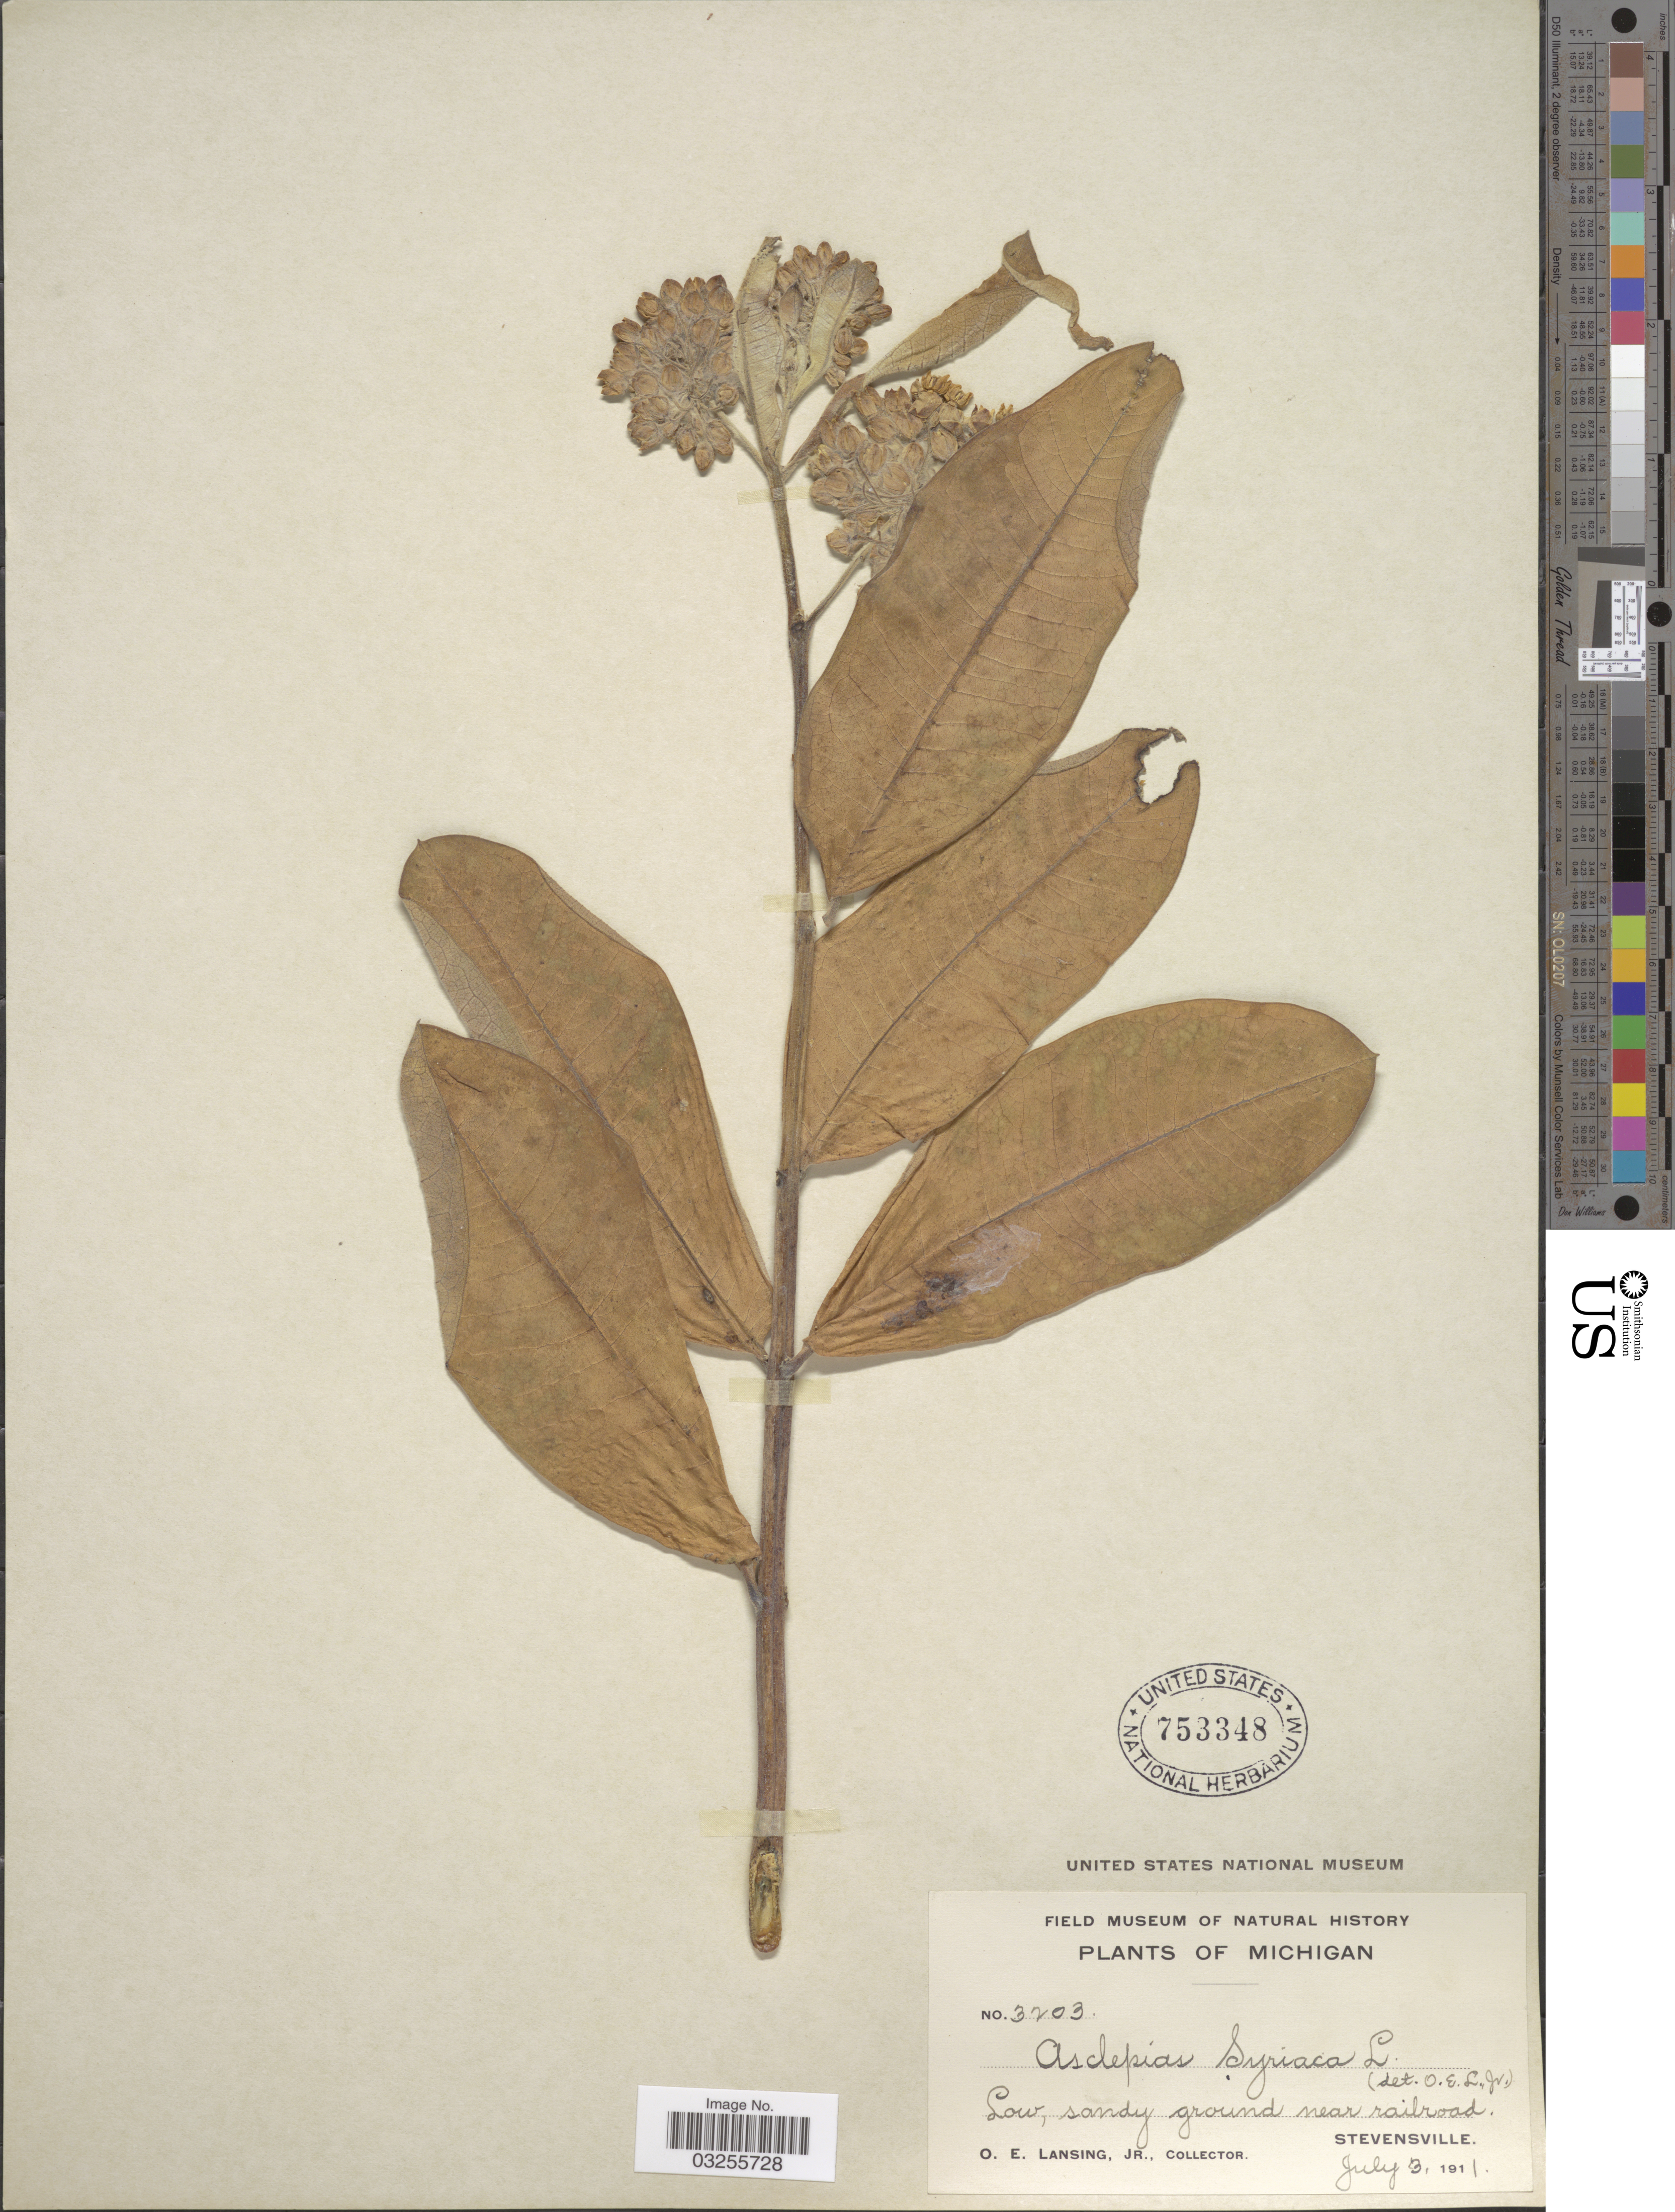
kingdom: Plantae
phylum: Tracheophyta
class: Magnoliopsida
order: Gentianales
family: Apocynaceae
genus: Asclepias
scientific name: Asclepias syriaca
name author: L.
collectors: O. Lansing Jr.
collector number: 3203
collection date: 1911-07-03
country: United States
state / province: Michigan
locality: Low, sandy ground near railroad. Stevensville.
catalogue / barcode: US 753348